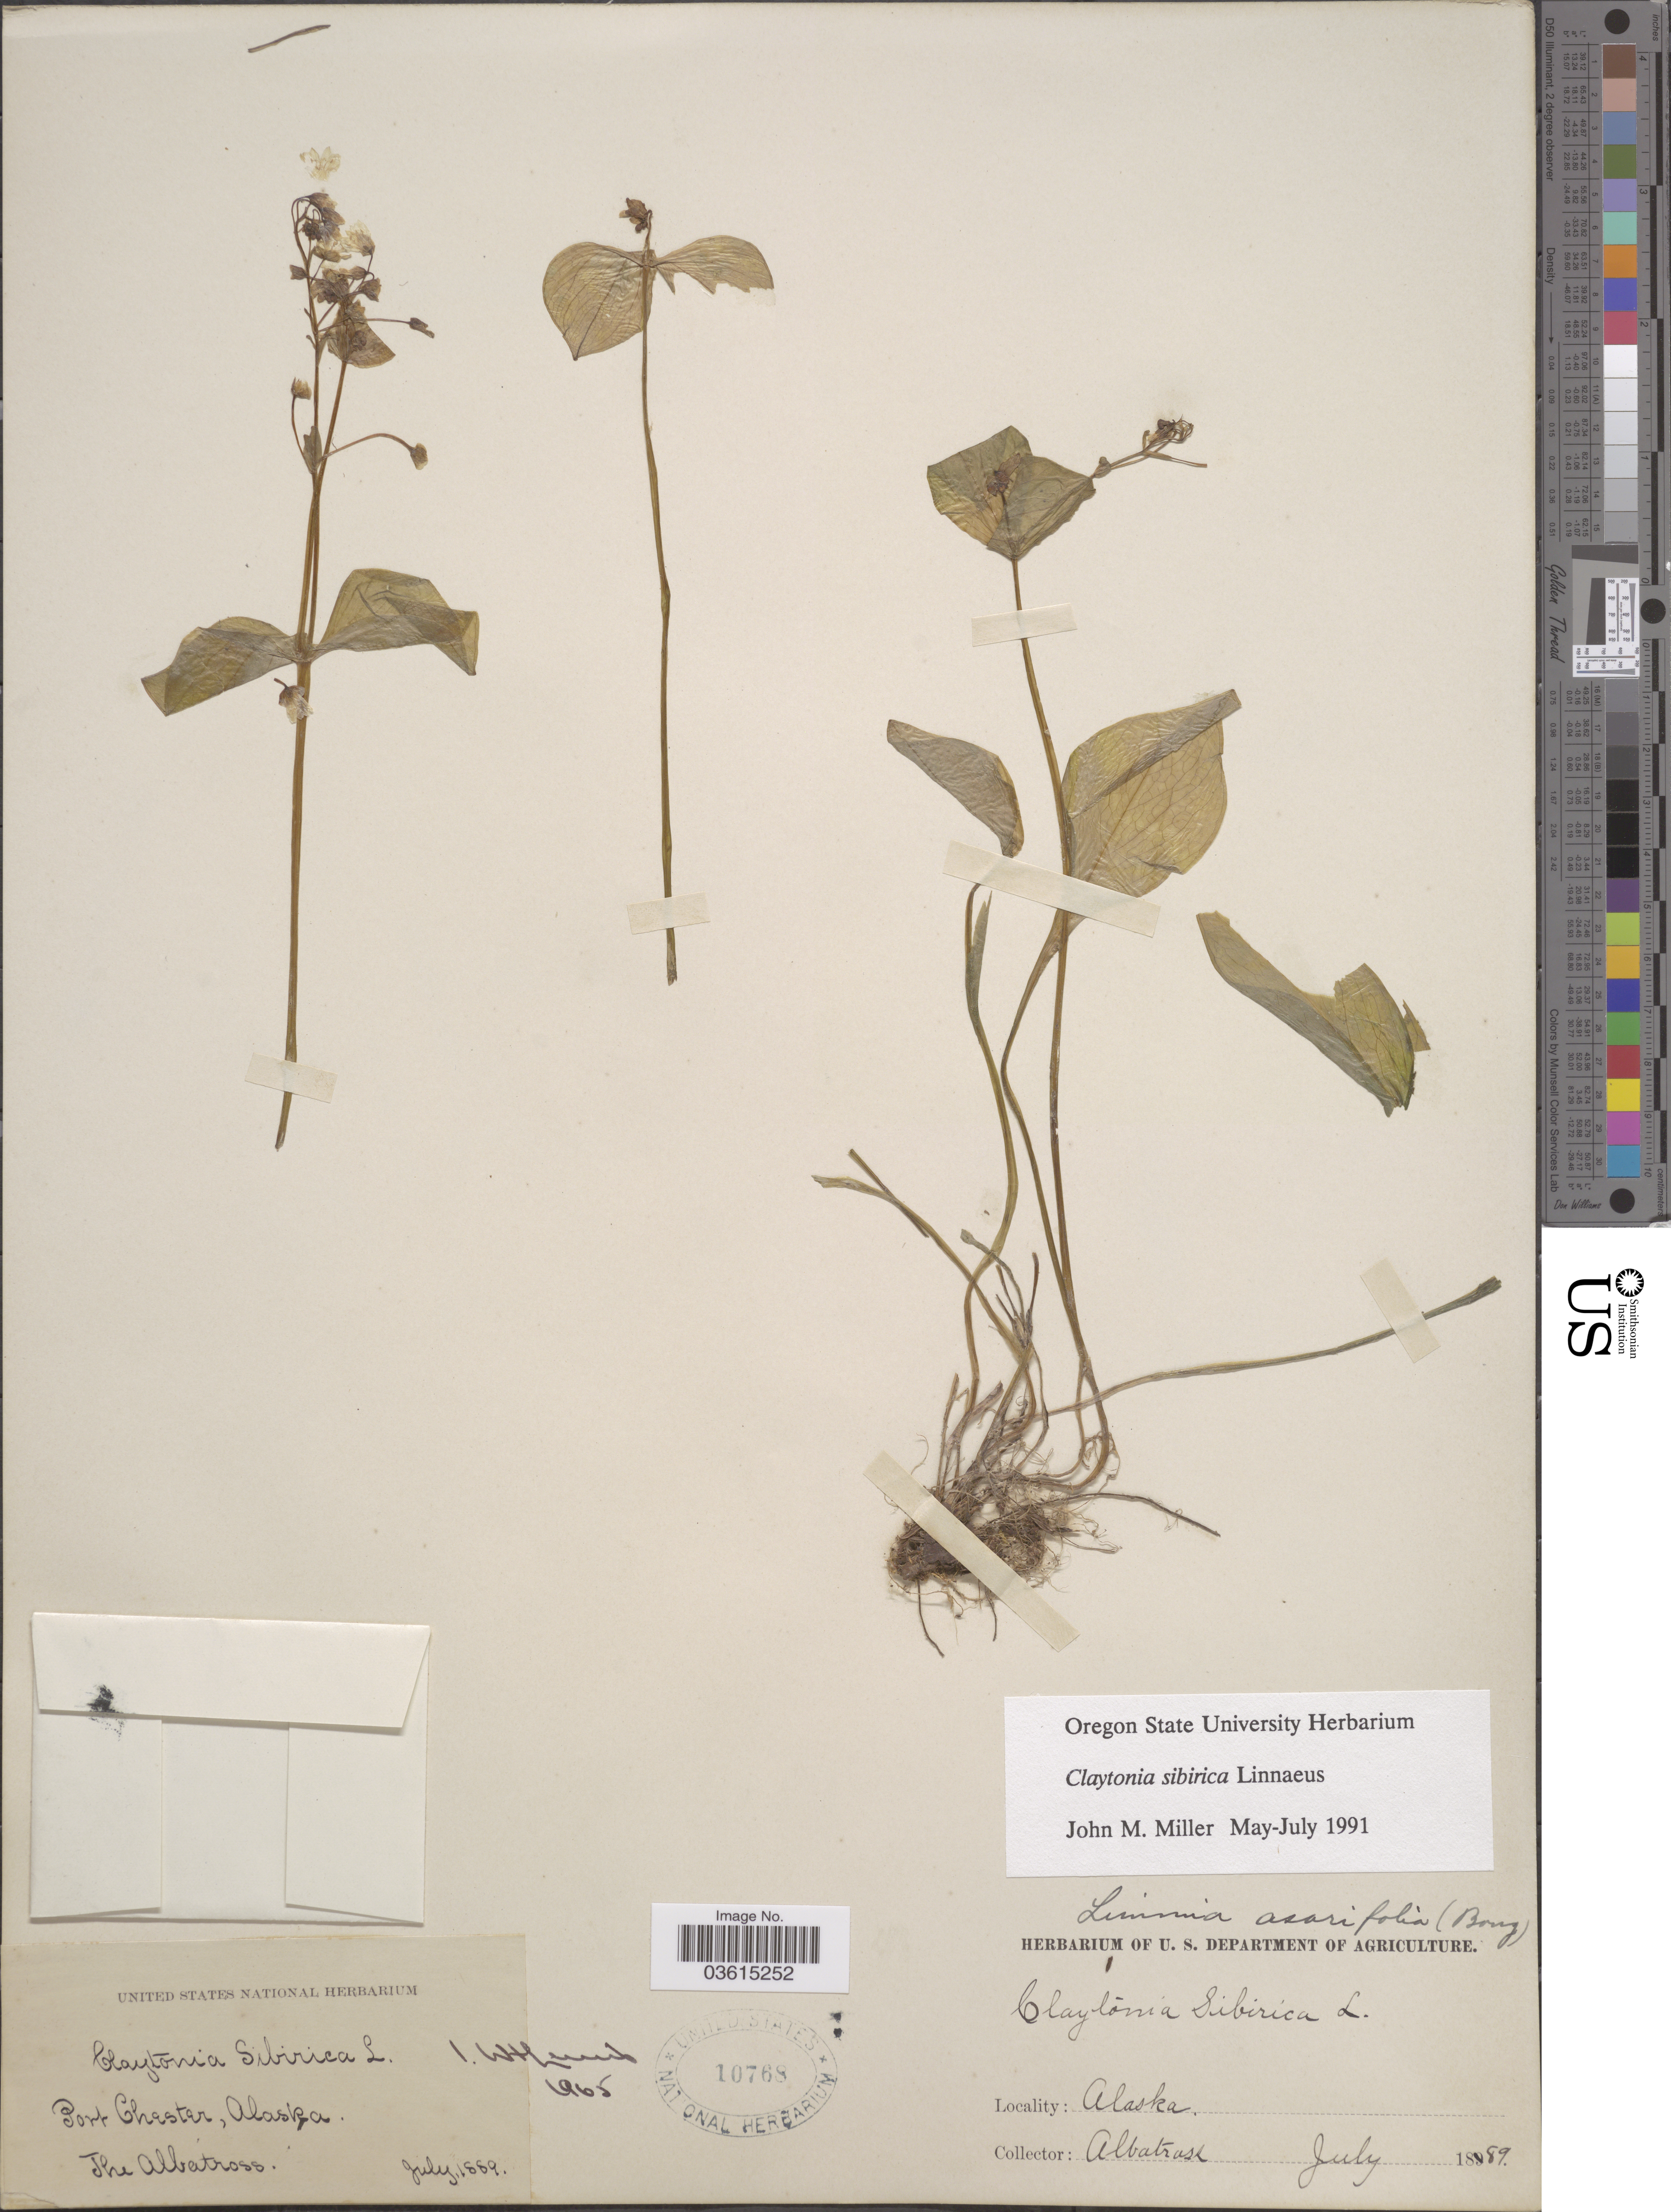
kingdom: Plantae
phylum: Tracheophyta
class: Magnoliopsida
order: Caryophyllales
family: Montiaceae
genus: Claytonia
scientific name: Claytonia sibirica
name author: L.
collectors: "The Albatross"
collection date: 1889-07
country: United States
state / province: Alaska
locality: Fort Chester.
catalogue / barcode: US 10768